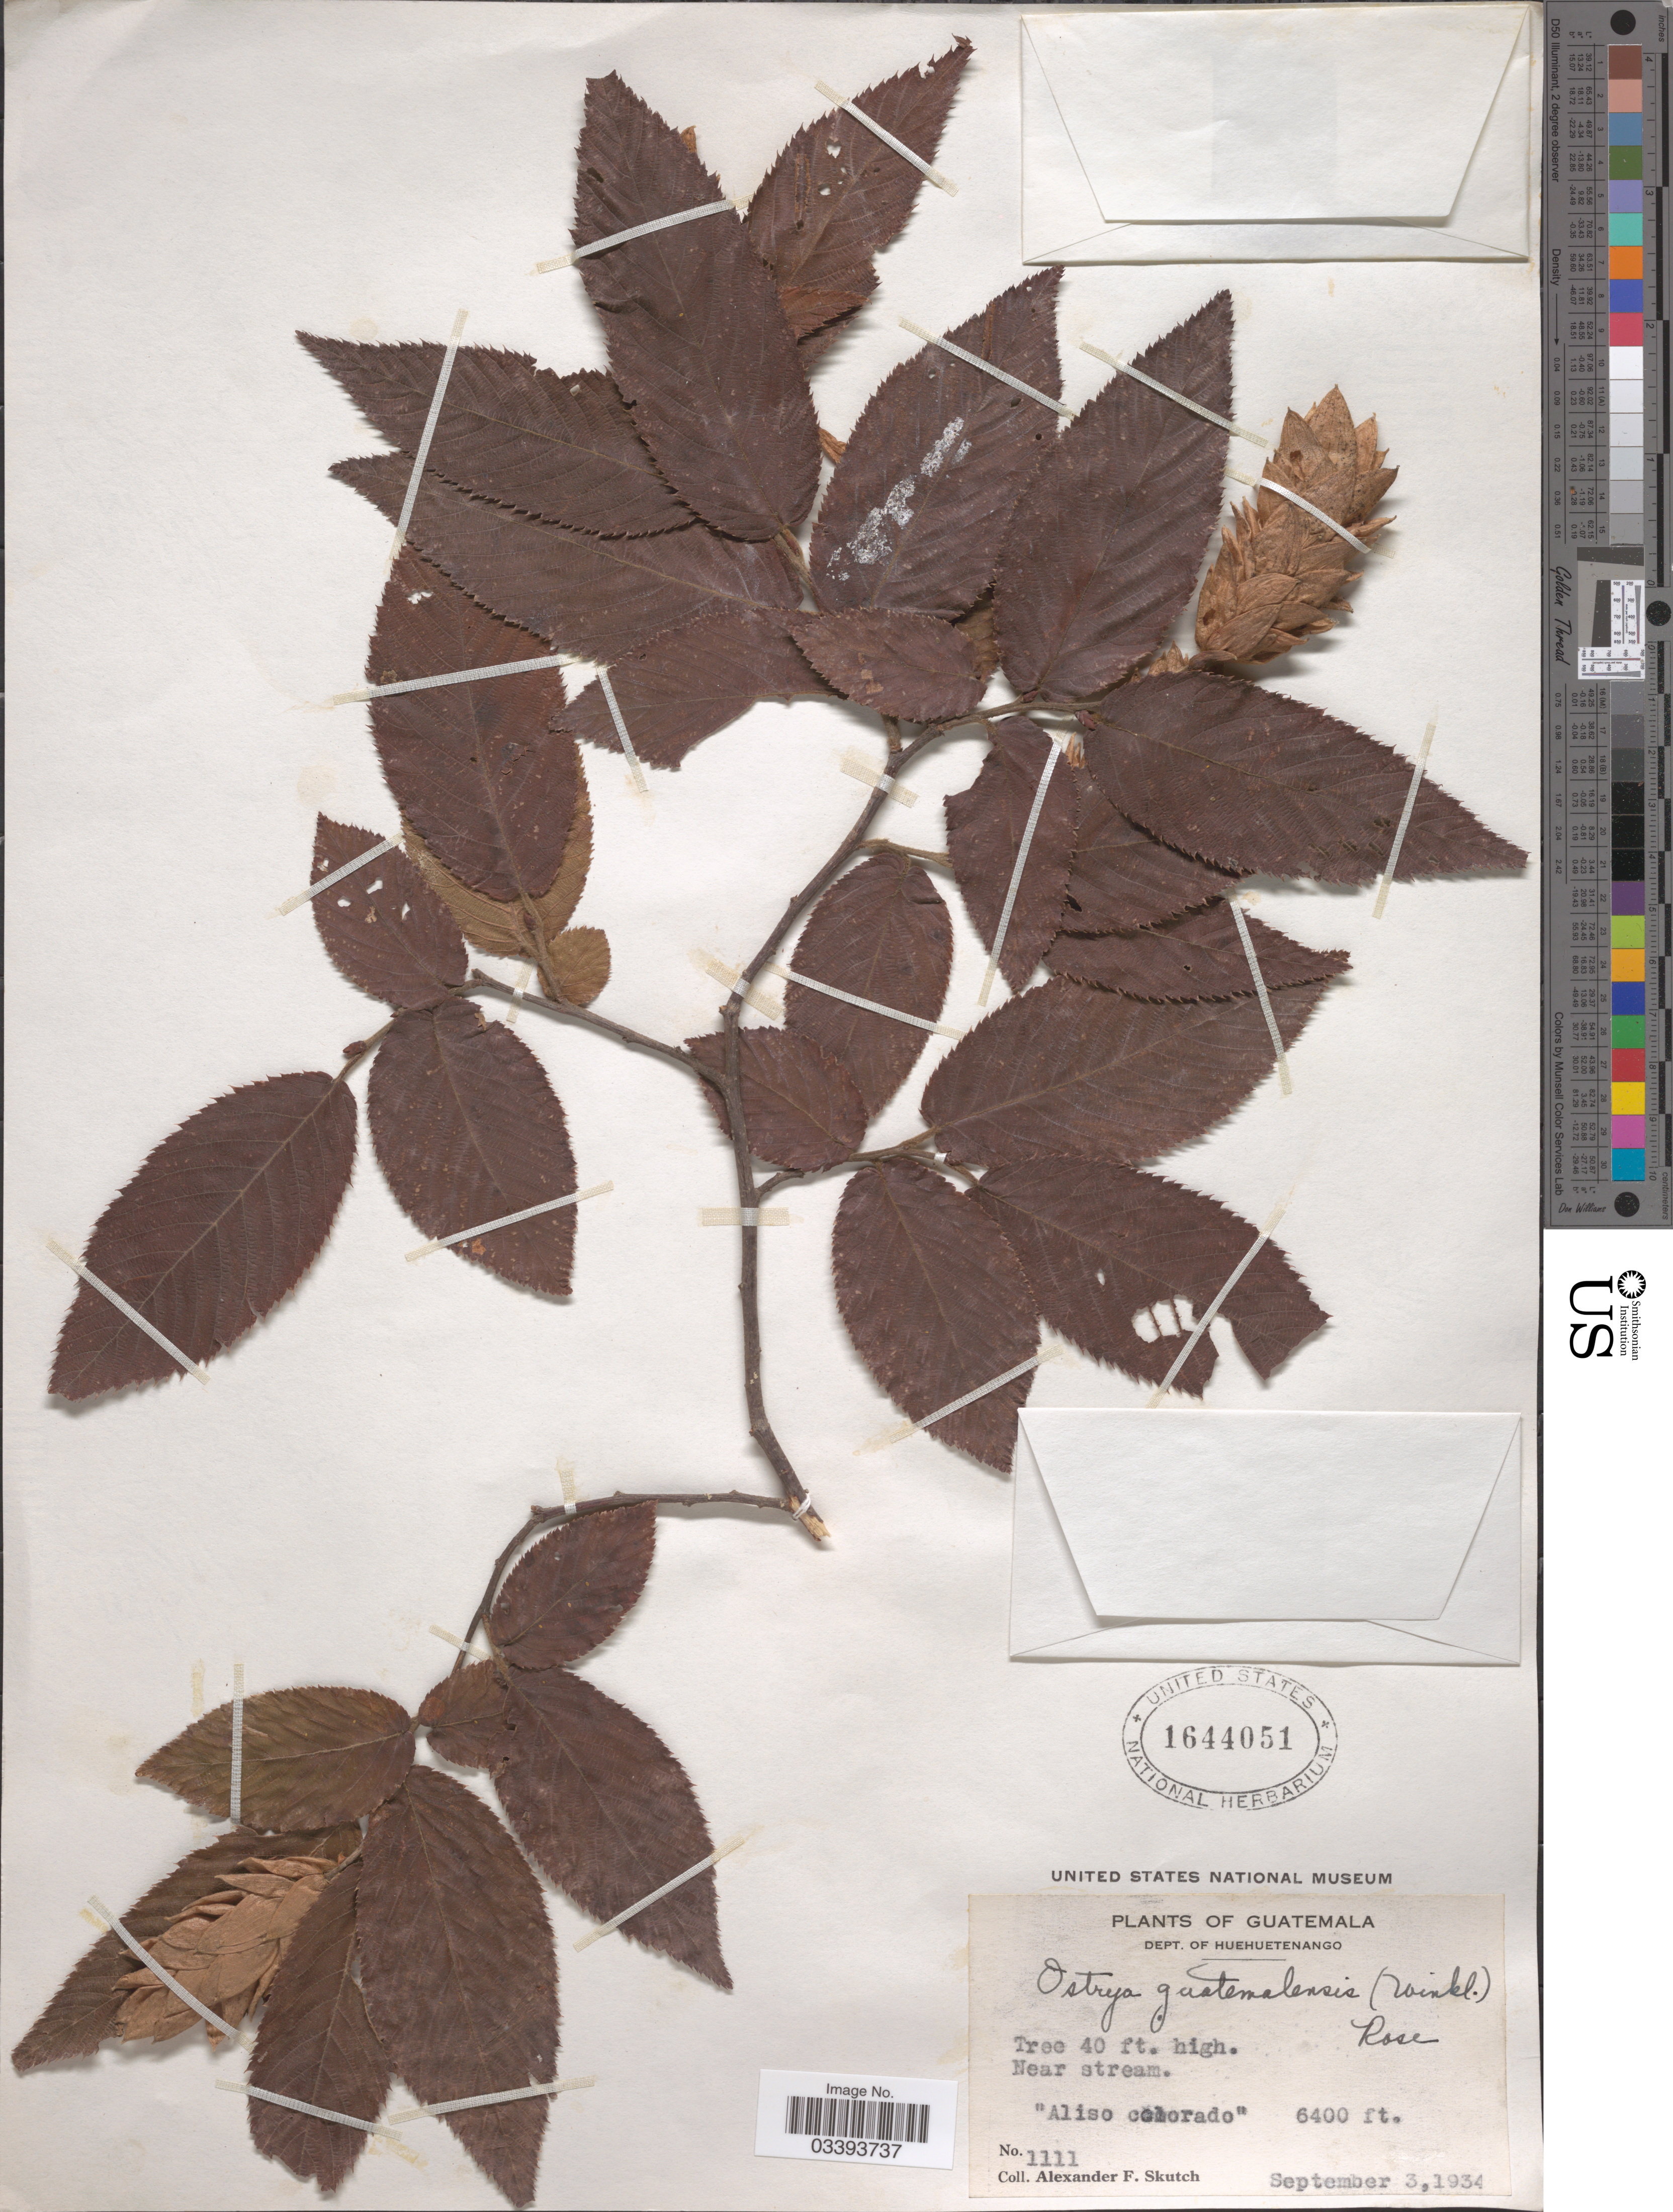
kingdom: Plantae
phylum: Tracheophyta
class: Magnoliopsida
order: Fagales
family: Betulaceae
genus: Ostrya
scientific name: Ostrya guatemalensis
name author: (H.J.P. Winkl.) Rose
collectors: A. F. Skutch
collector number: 1111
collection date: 1934-09-03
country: Guatemala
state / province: Huehuetenango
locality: Dept. of Huehuetenango.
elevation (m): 1951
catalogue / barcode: US 1644051